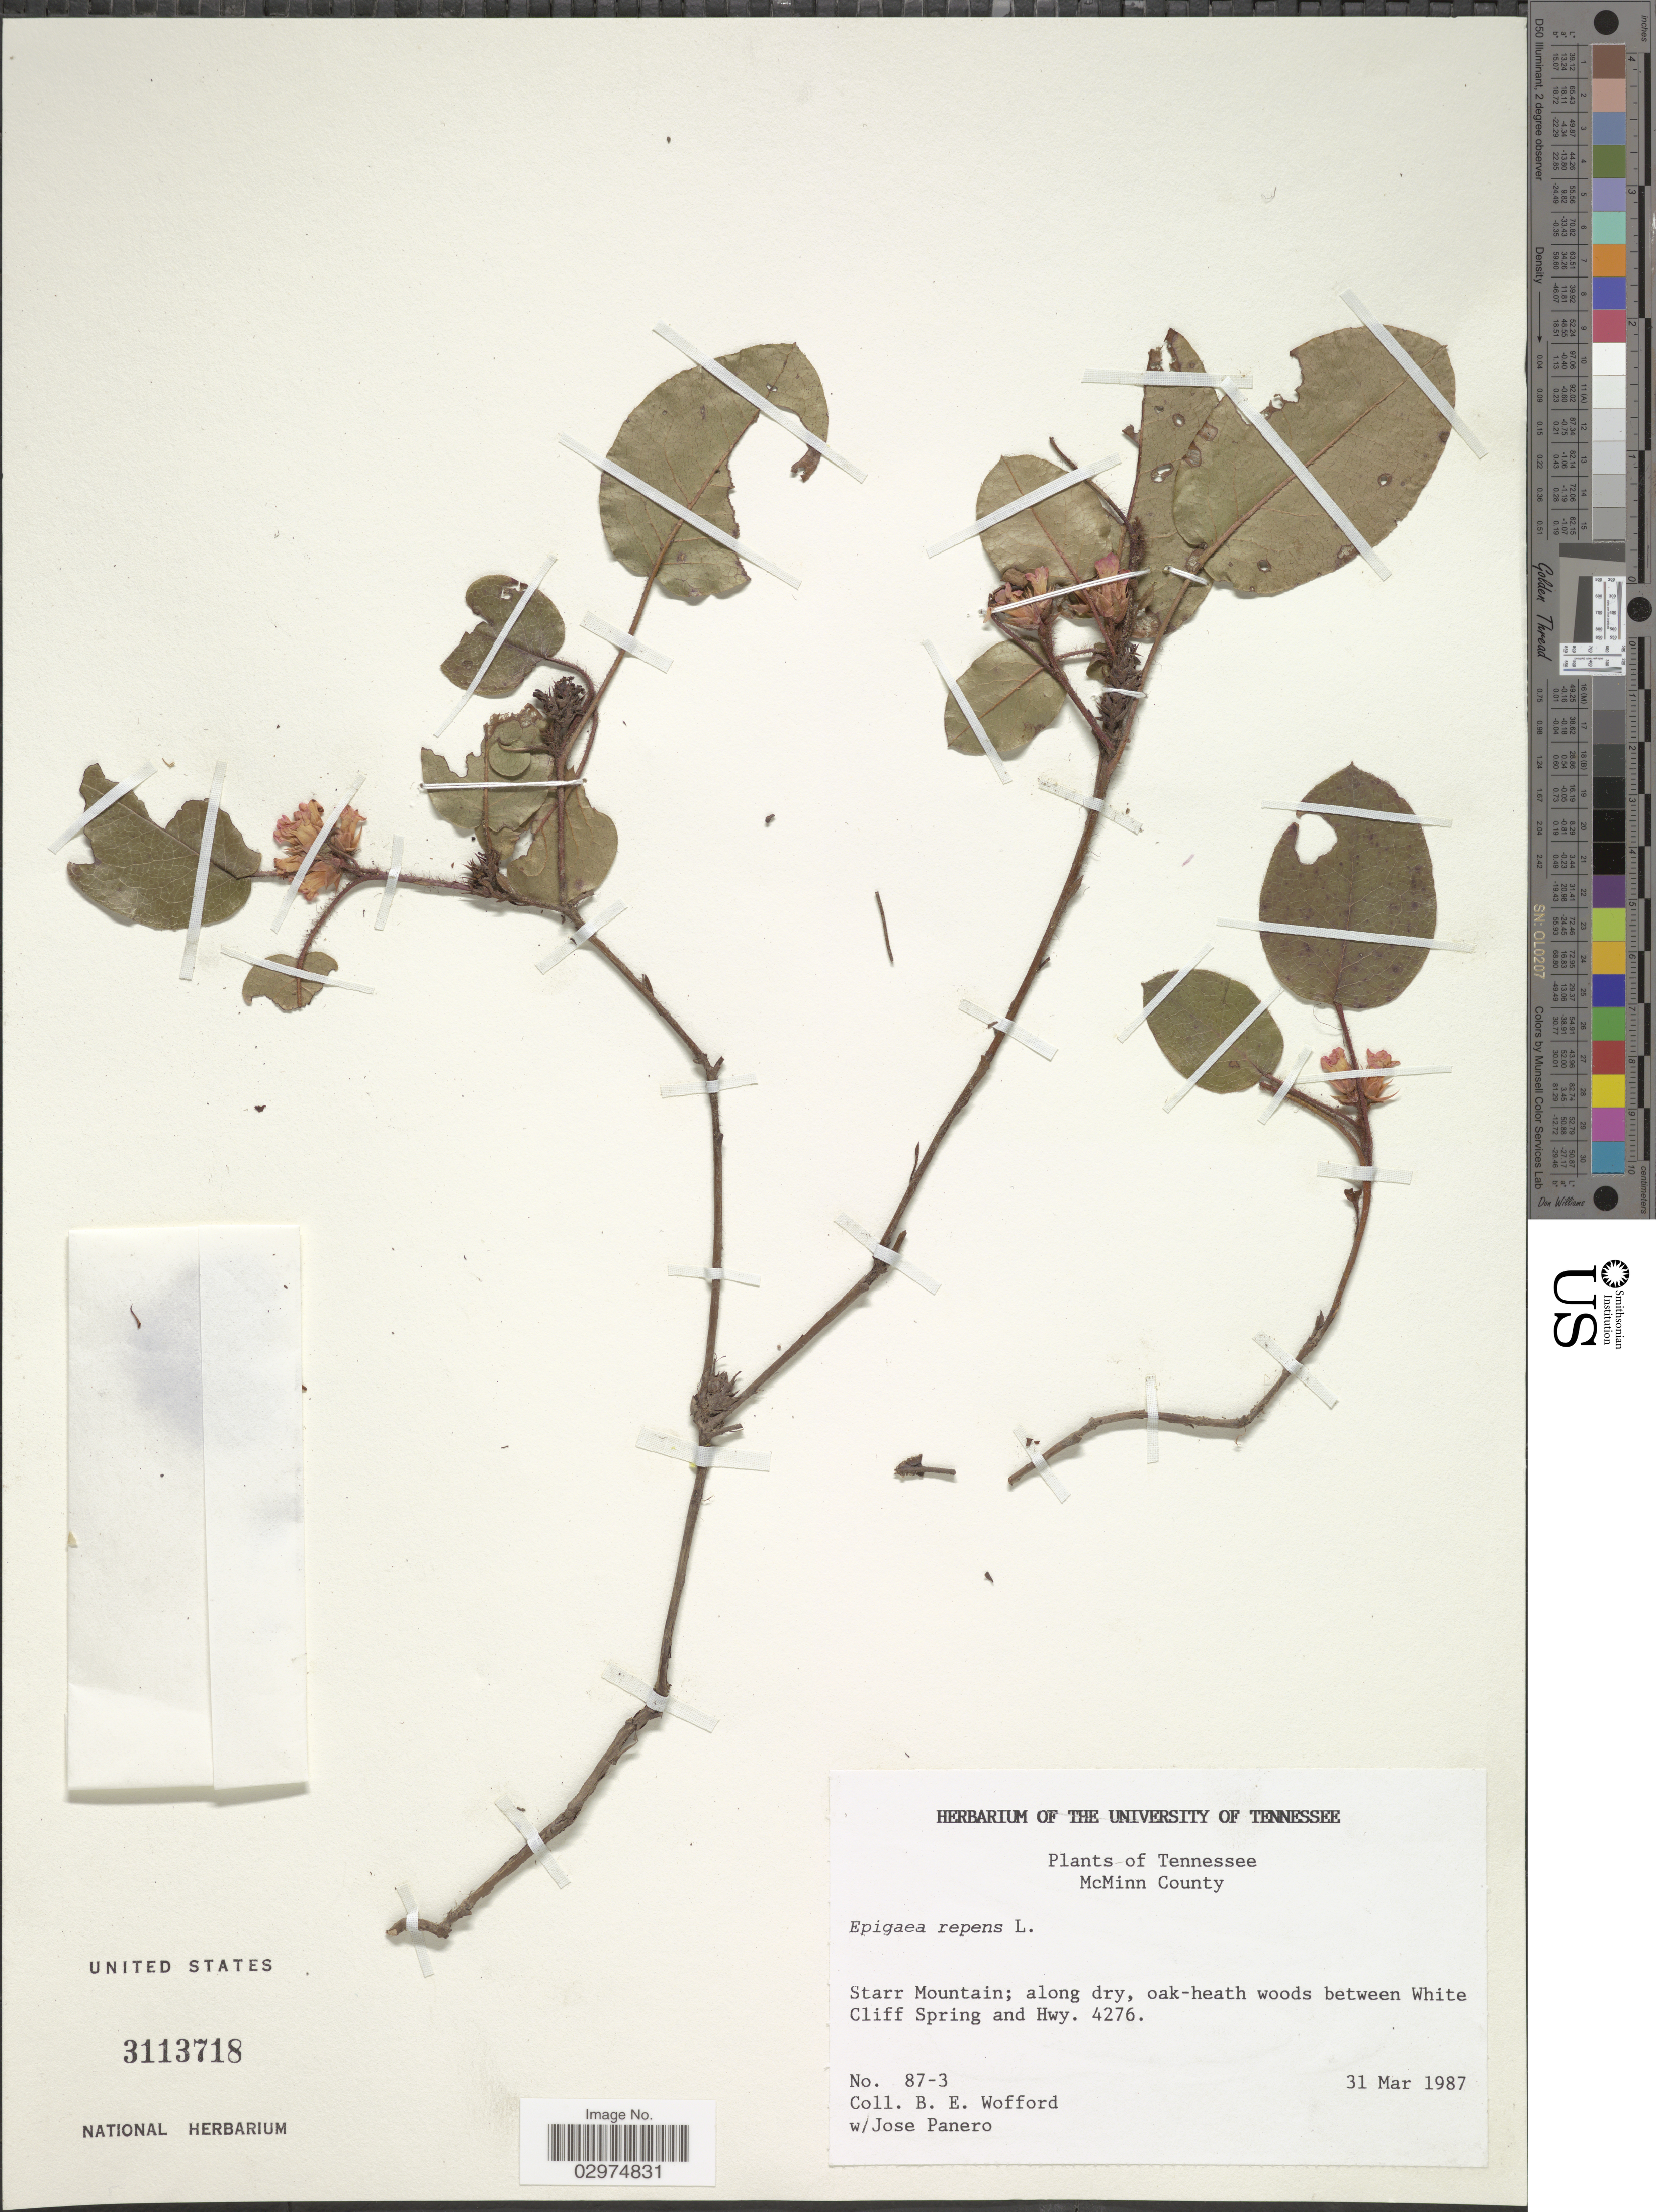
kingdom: Plantae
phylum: Tracheophyta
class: Magnoliopsida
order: Ericales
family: Ericaceae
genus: Epigaea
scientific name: Epigaea repens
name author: L.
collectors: B. Wofford & J. L. Panero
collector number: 87-3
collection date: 1987-03-31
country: United States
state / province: Tennessee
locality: McMinn County. Starr Mountain; along dry, oak-heath woods between White Cliff Spring and Hwy. 4276.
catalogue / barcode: US 3113718